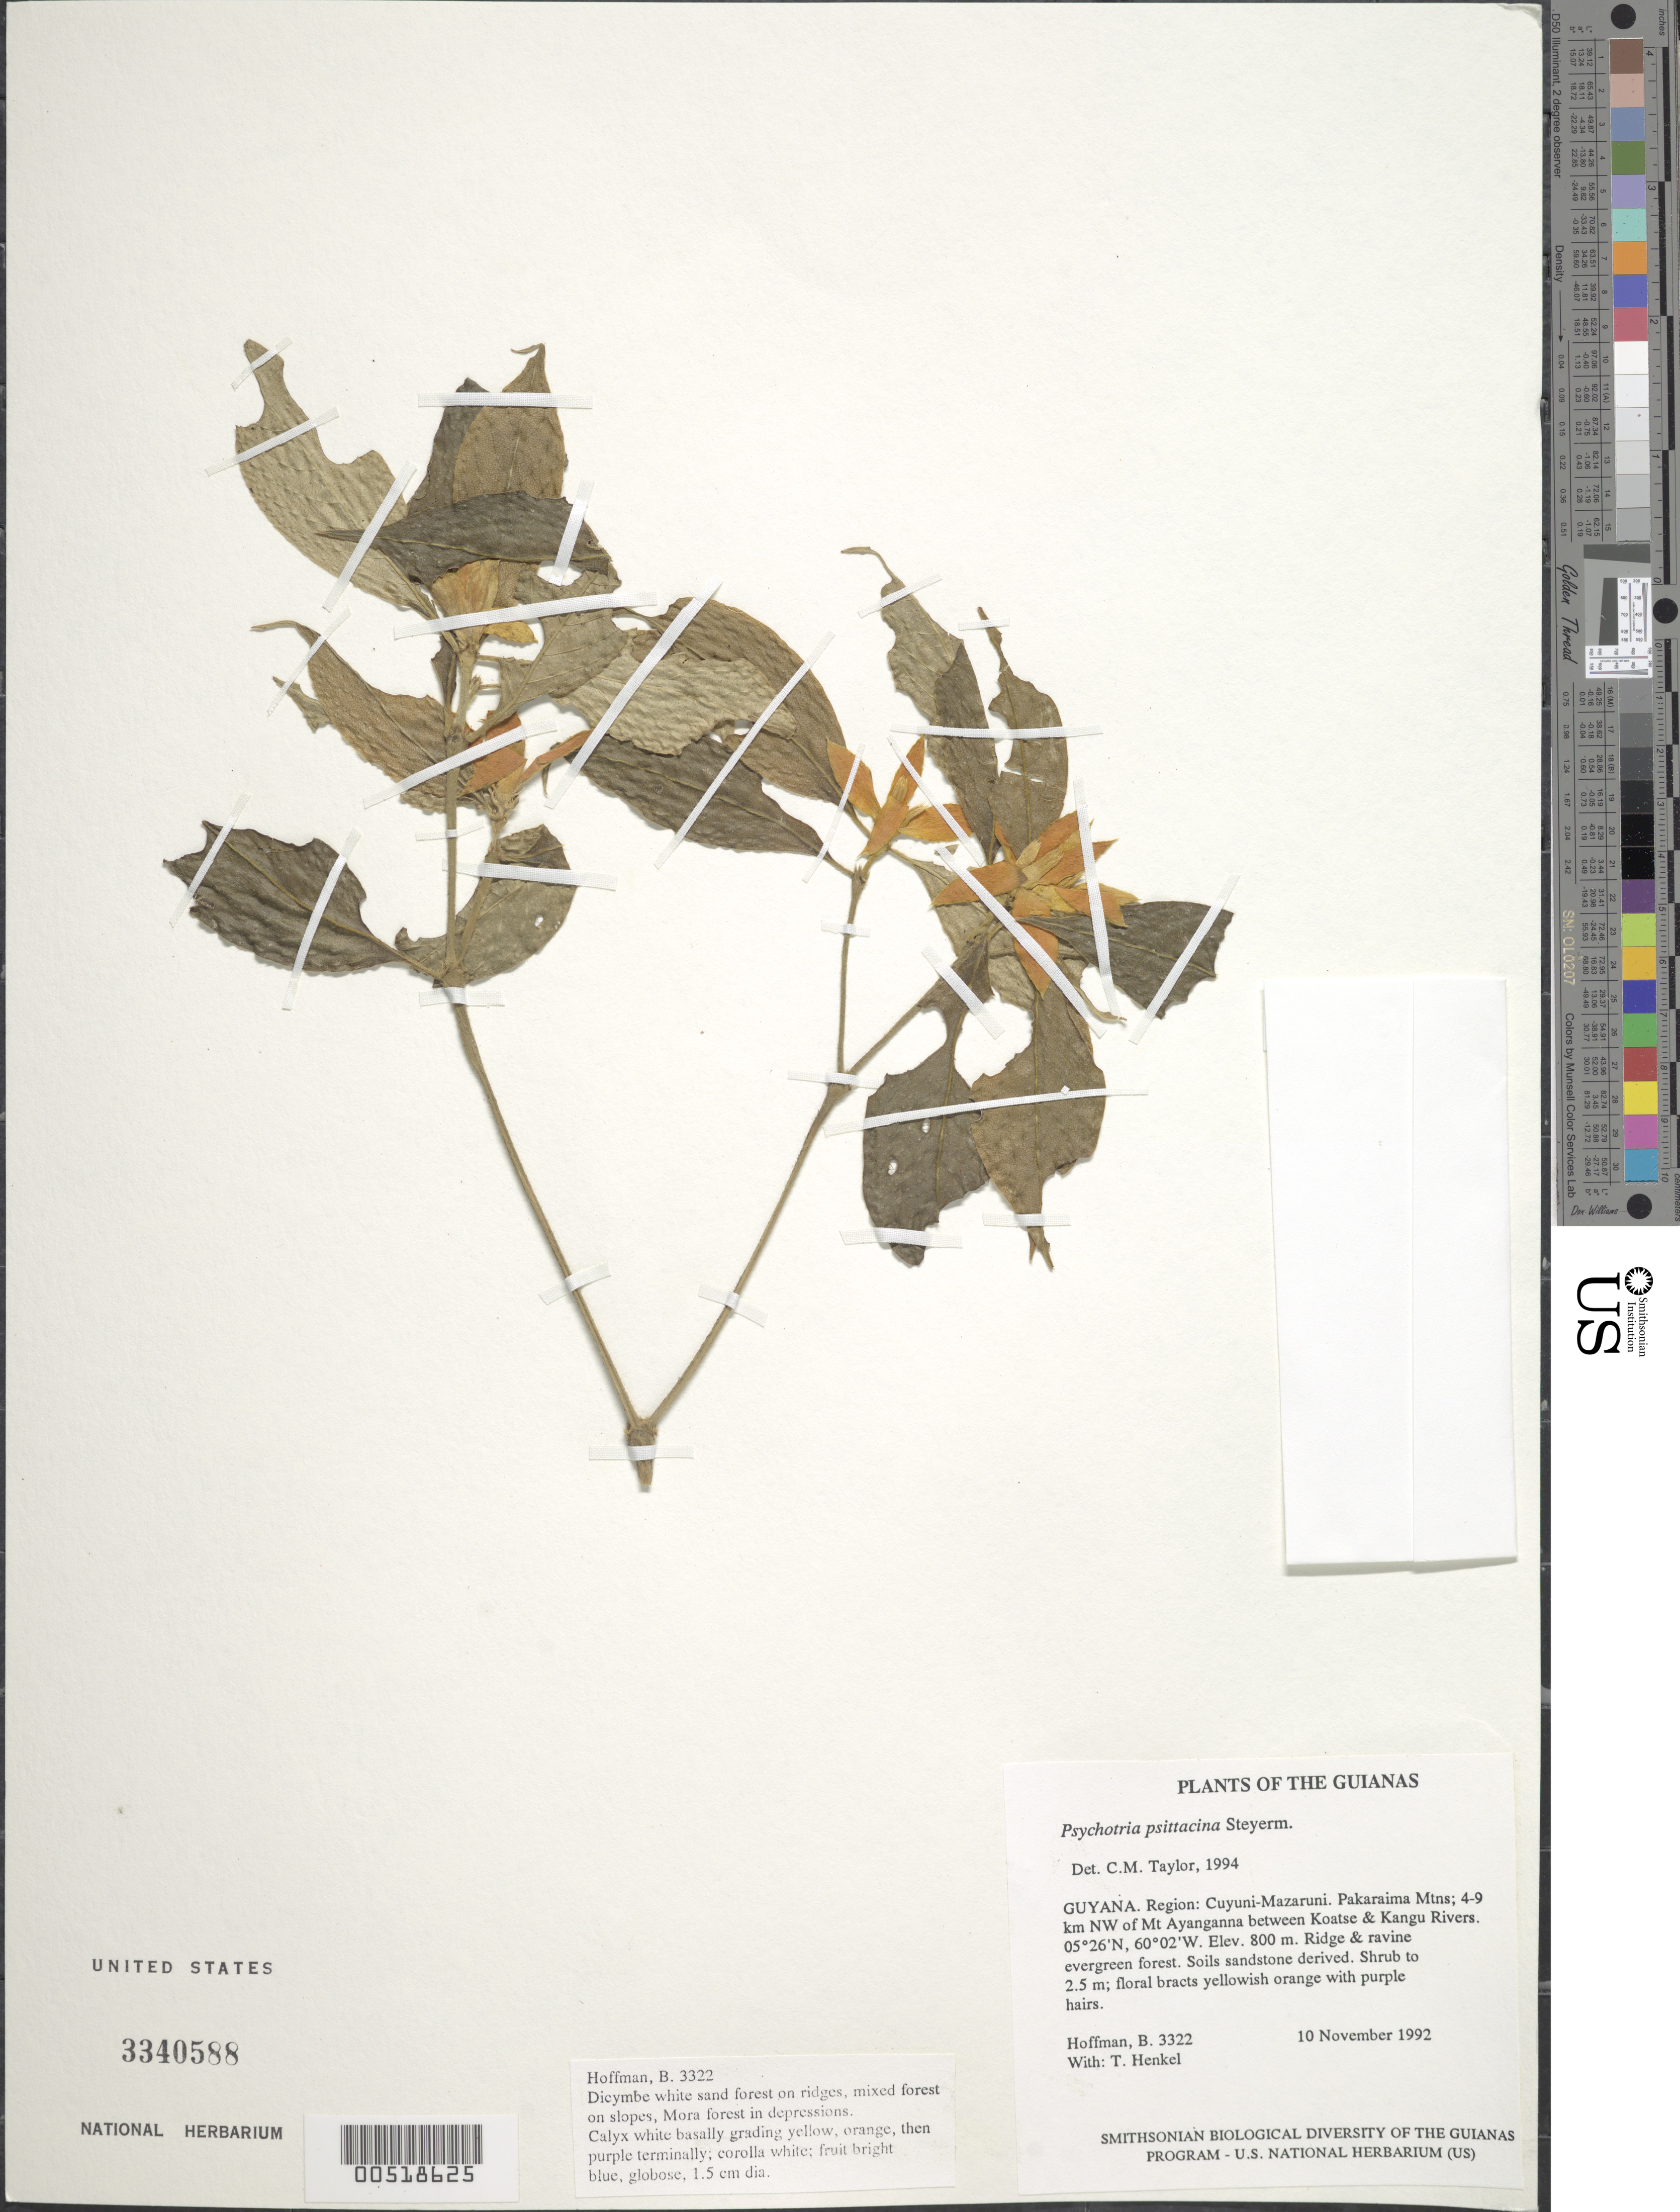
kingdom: Plantae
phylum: Tracheophyta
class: Magnoliopsida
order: Gentianales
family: Rubiaceae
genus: Palicourea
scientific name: Palicourea psittacina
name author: (Steyerm.) Delprete & J.H. Kirkbr.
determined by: Kirkbride, J. H., Jr.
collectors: B. Hoffman & T. Henkel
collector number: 3322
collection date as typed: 10 November 1992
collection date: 1992-11-10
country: Guyana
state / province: Cuyuni-Mazaruni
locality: Pakaraima Mountains; 4-9 km NW of Mt. Ayanganna between Koatse & Kangu Rivers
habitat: Ridge and ravine evergreen forest. Sandstone derived soils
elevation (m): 800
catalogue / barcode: US 3340588